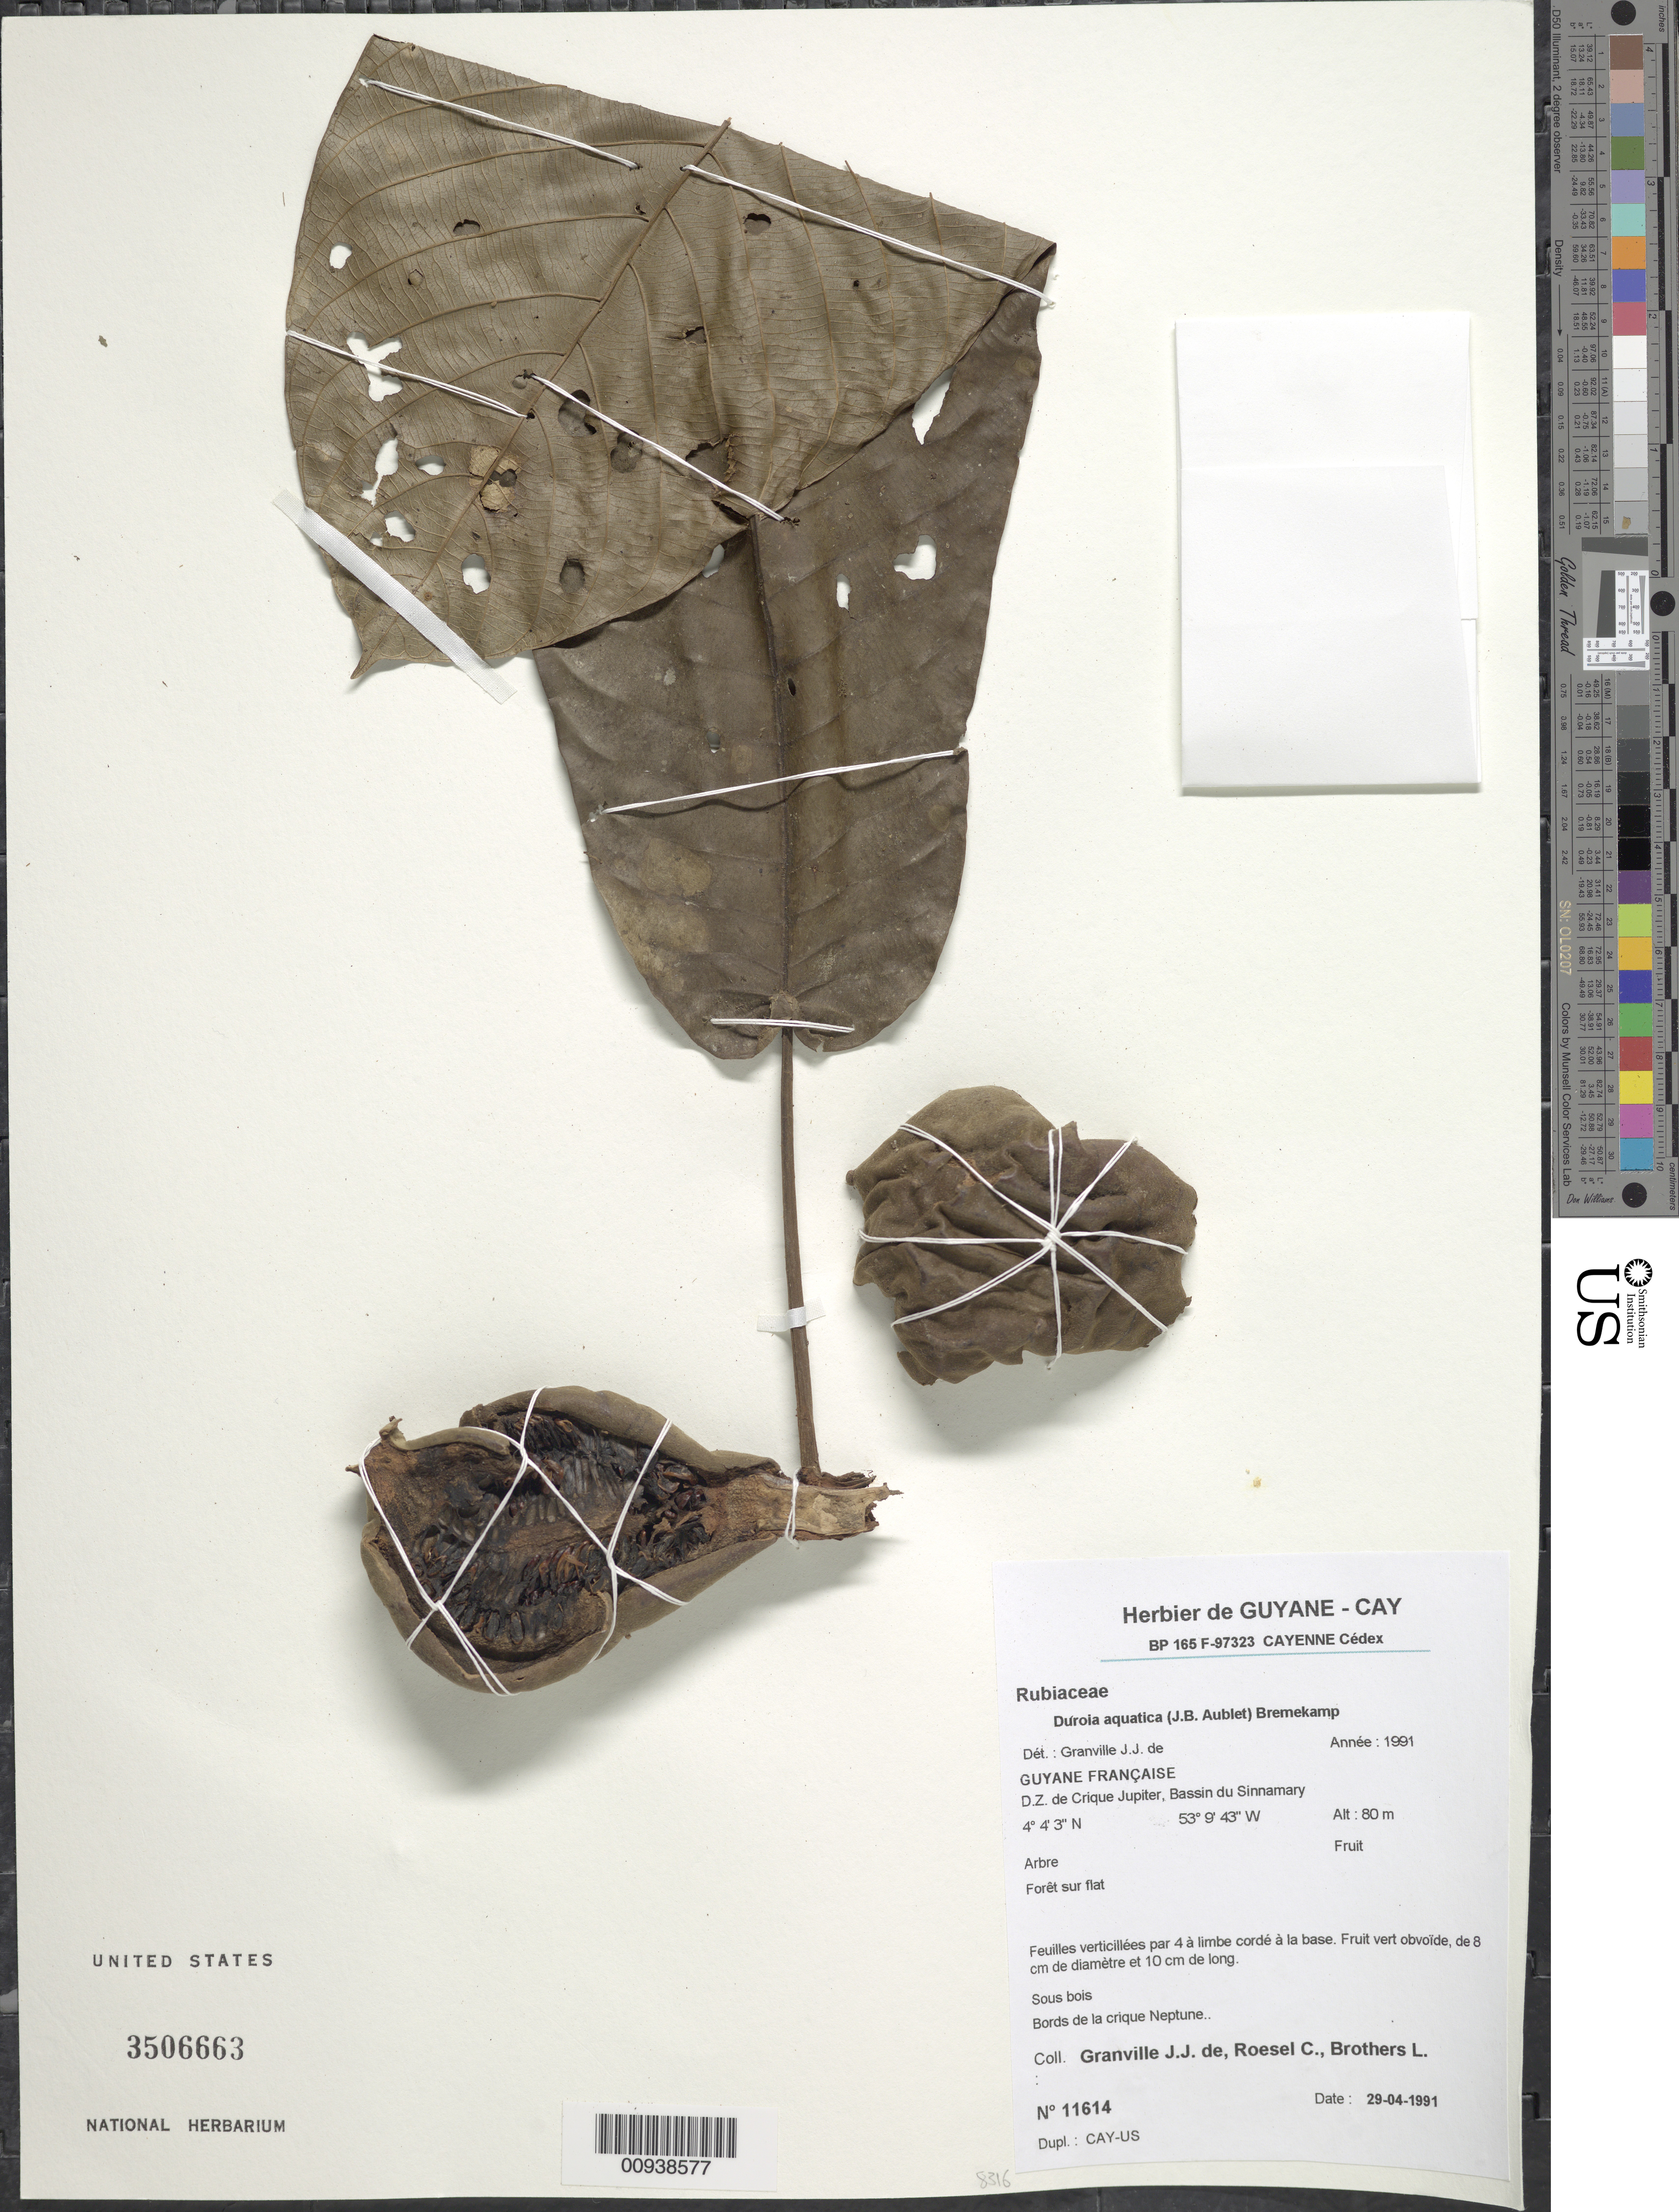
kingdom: Plantae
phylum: Tracheophyta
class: Magnoliopsida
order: Gentianales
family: Rubiaceae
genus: Duroia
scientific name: Duroia aquatica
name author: (Aubl.) Bremek.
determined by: Granville, J. J. de, (CAY), Institut de Recherche pour le Developpement (IRD) (FRENCH GUIANA)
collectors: J.-J. de Granville, C. S. Roesel & L. Brothers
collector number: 11614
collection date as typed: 29-Apr-91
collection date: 1991-04-29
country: French Guiana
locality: D.Z. de Crique Jupiter, Bassin du Sinnamary, bords de la Crique Neptune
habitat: Forêt sur flat; sous bois, bords de la crique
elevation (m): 80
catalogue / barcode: US 3506663